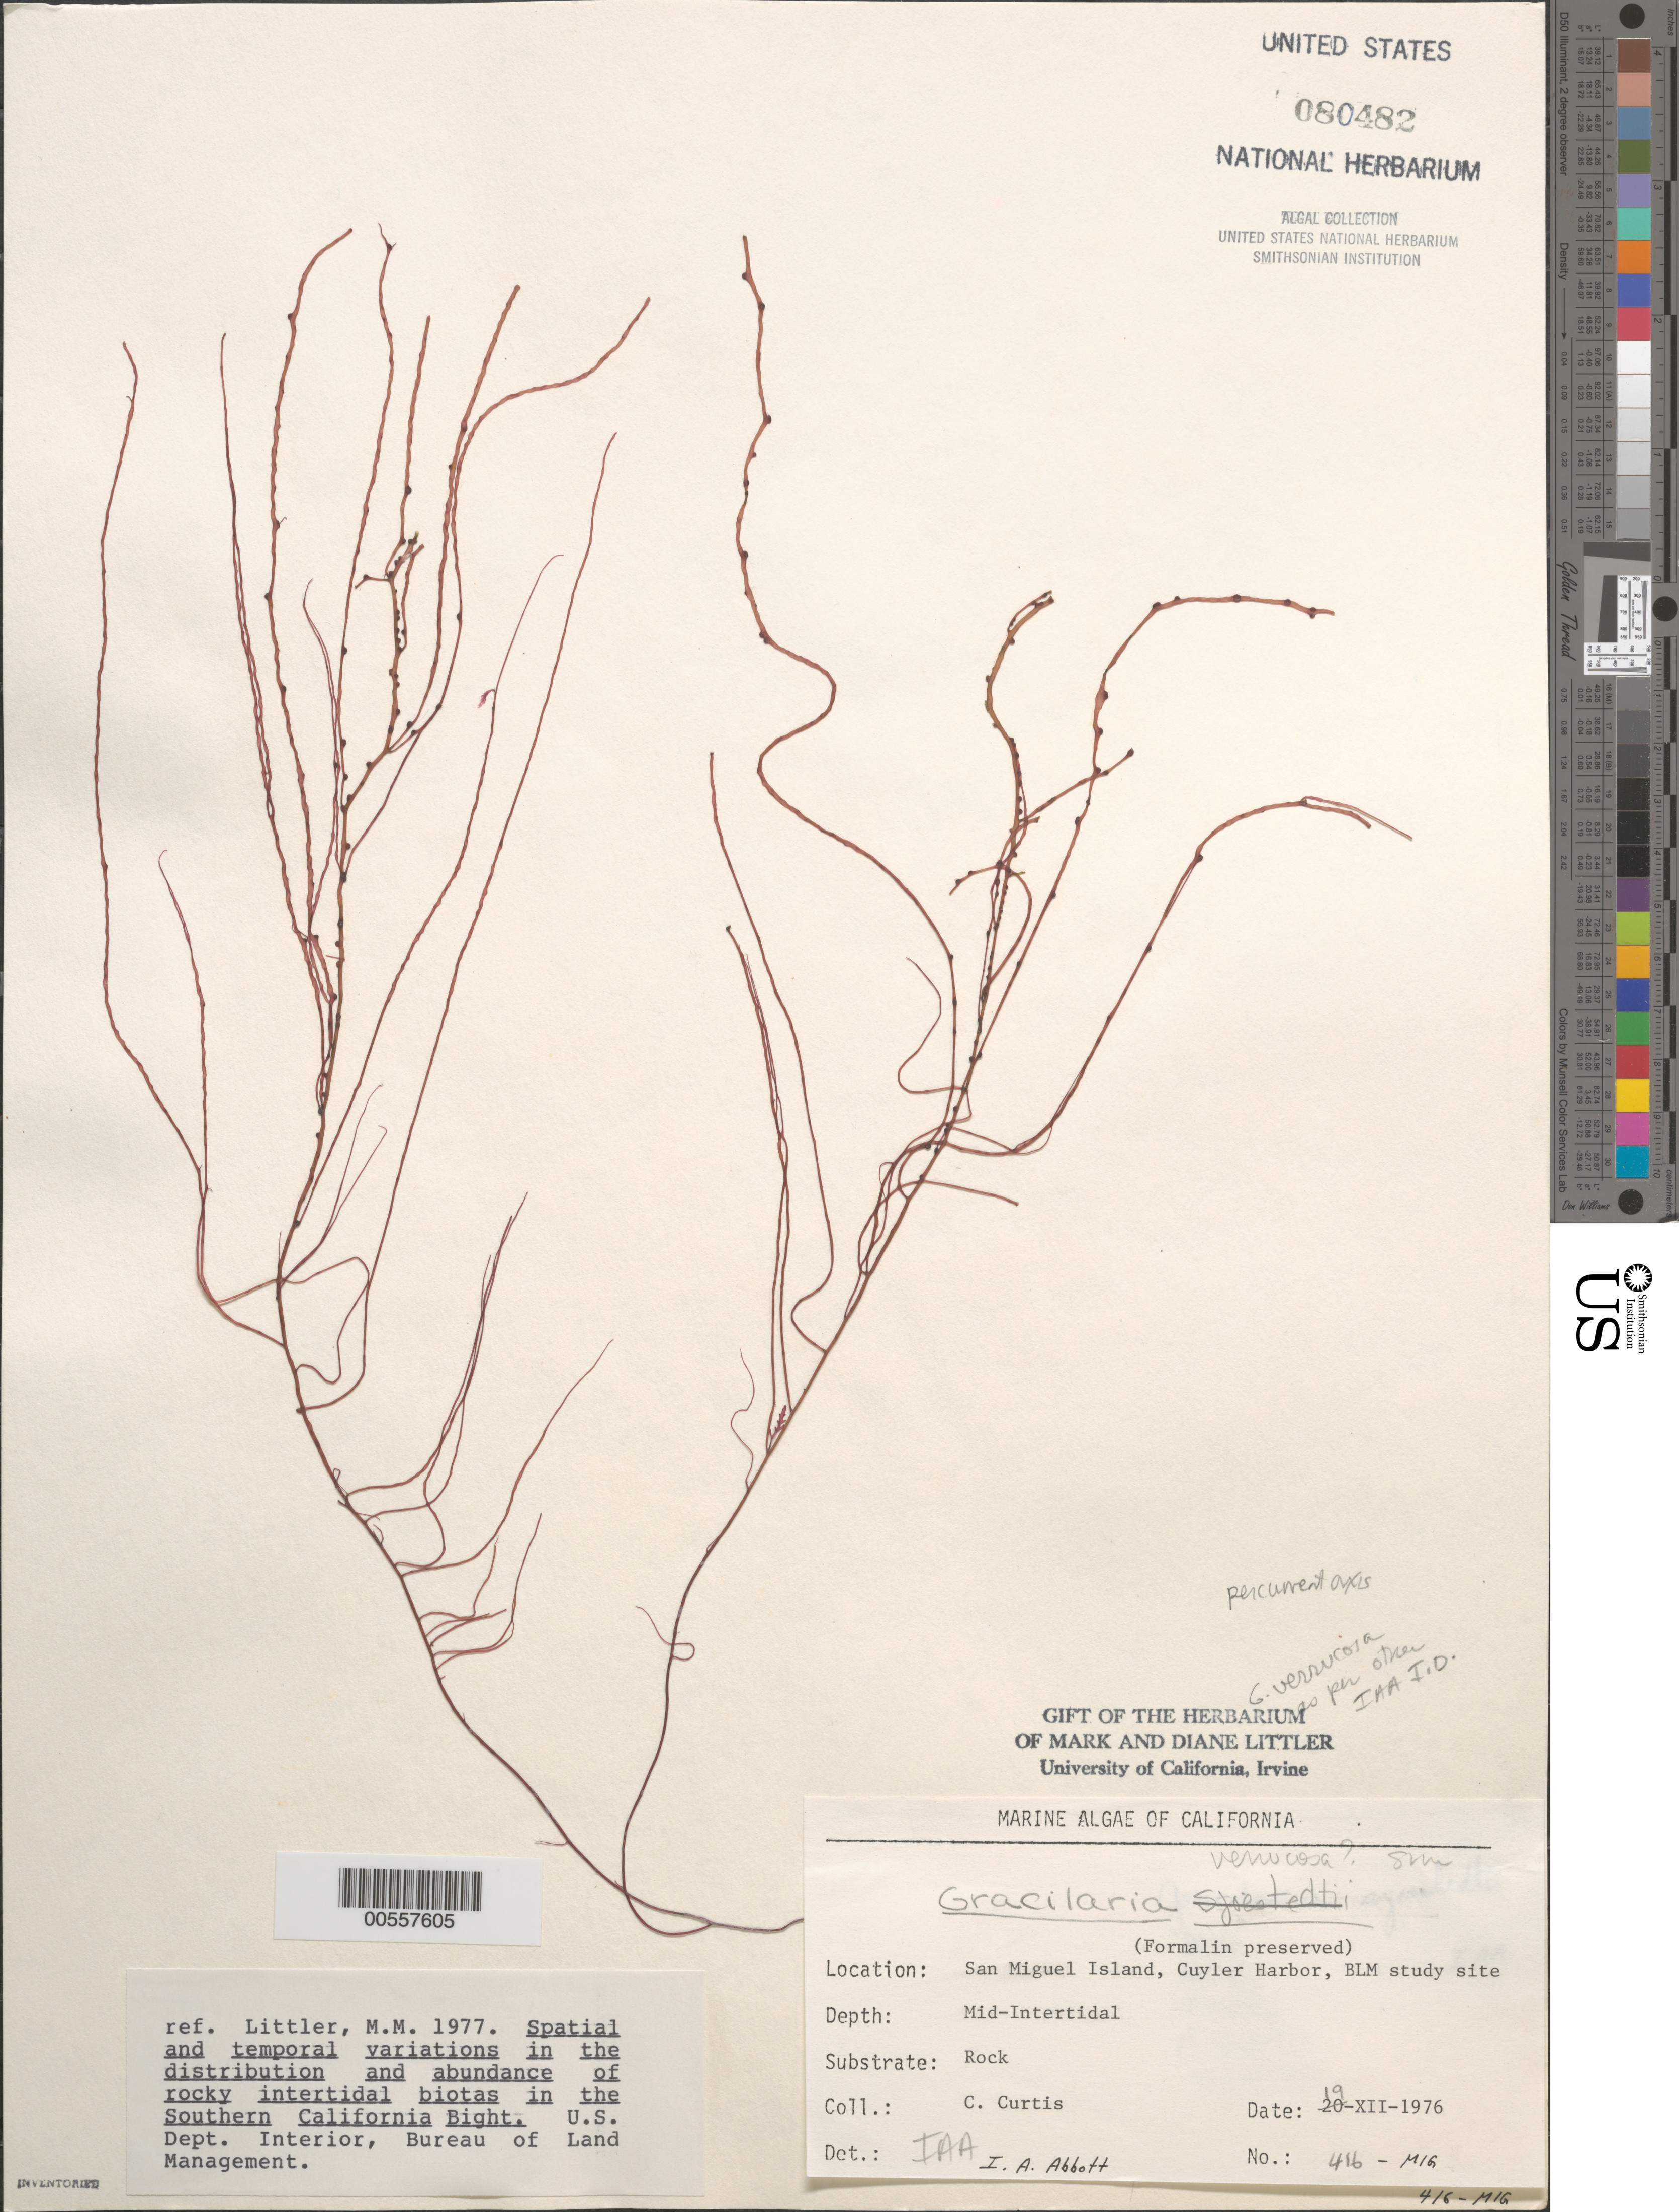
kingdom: Plantae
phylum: Rhodophyta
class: Florideophyceae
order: Gracilariales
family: Gracilariaceae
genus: Gracilariopsis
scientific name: Gracilariopsis longissima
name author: (S.G. Gmel.) Steentoft et al.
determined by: Algae name updating Project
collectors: C. Curtis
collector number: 416-mig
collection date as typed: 19 Dec 1976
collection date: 1976-12-19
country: United States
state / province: California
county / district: Santa Barbara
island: San Miguel Island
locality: Cuyler Harbor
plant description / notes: BLM-SOCALBIGHT Rocky Intertidal Survey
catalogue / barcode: US 80482